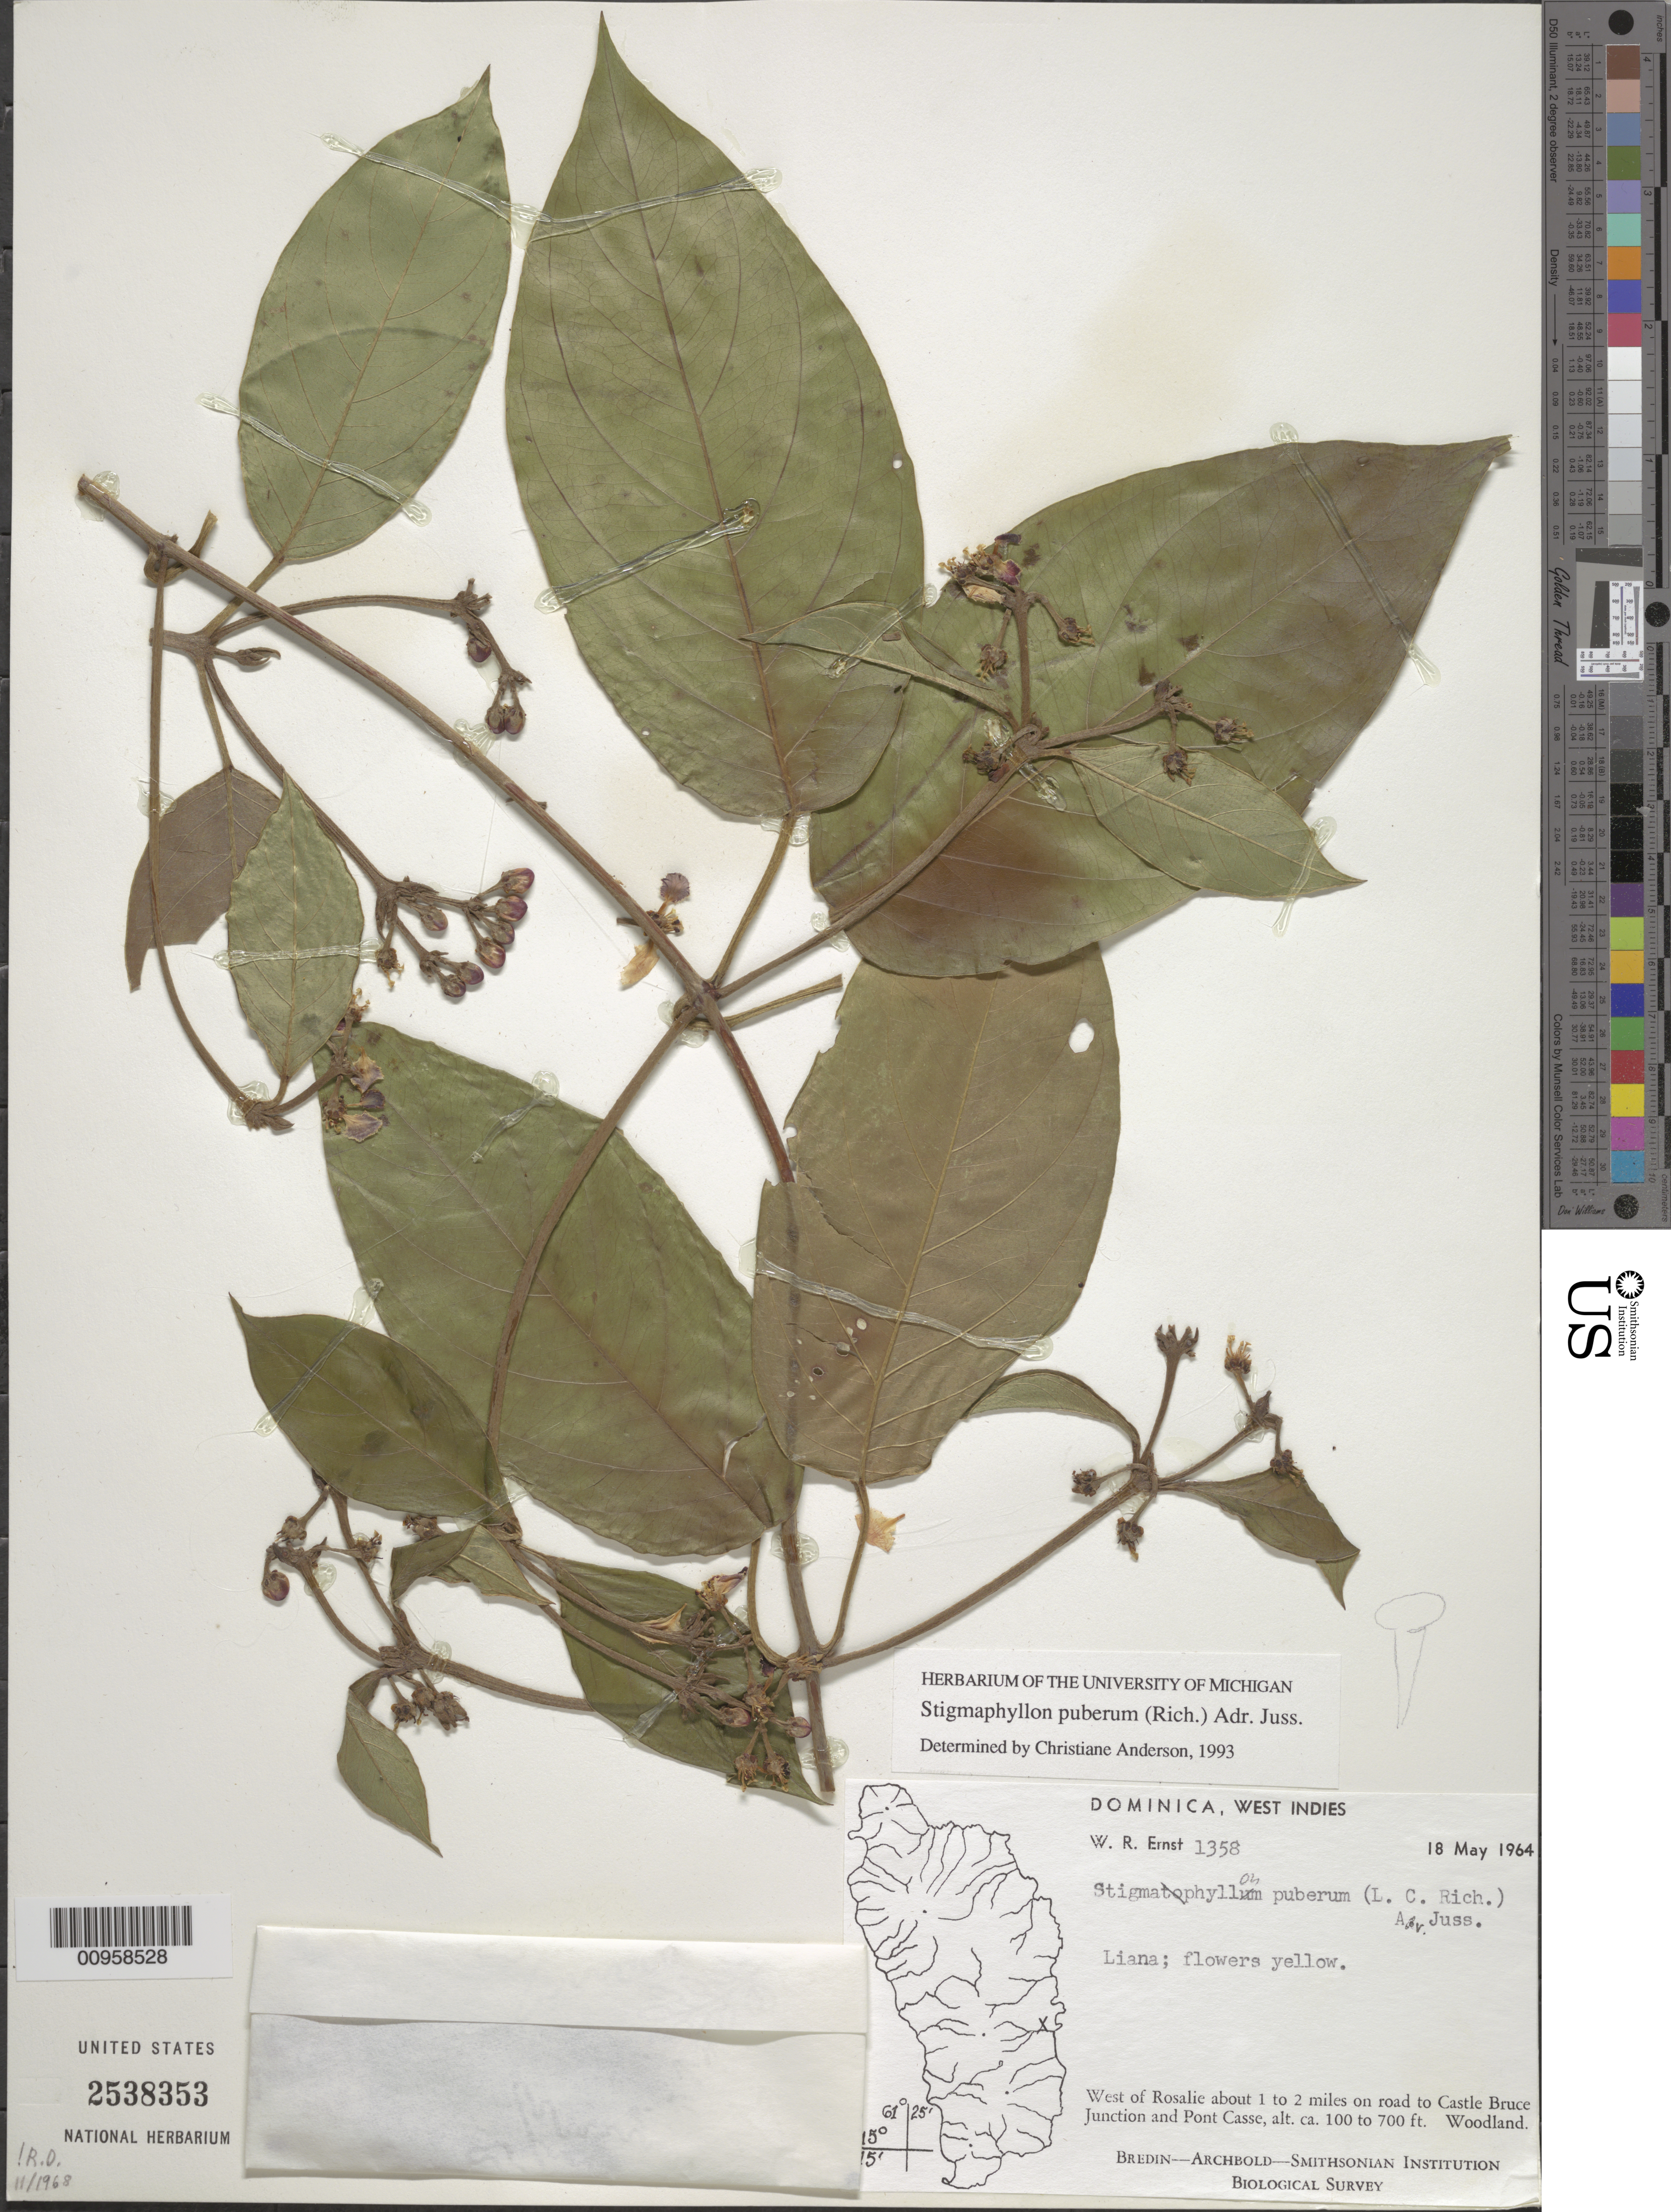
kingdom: Plantae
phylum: Tracheophyta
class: Magnoliopsida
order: Malpighiales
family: Malpighiaceae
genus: Stigmaphyllon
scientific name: Stigmaphyllon puberum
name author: (Rich.) A. Juss.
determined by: Anderson, C.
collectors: W. R. Ernst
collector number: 1358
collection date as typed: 18 May 1964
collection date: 1964-05-18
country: Dominica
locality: W of Rosalie about 1 to 2 miles on road to Castle Bruce Junction and Pont Casse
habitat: Woodland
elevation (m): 30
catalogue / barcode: US 2538353